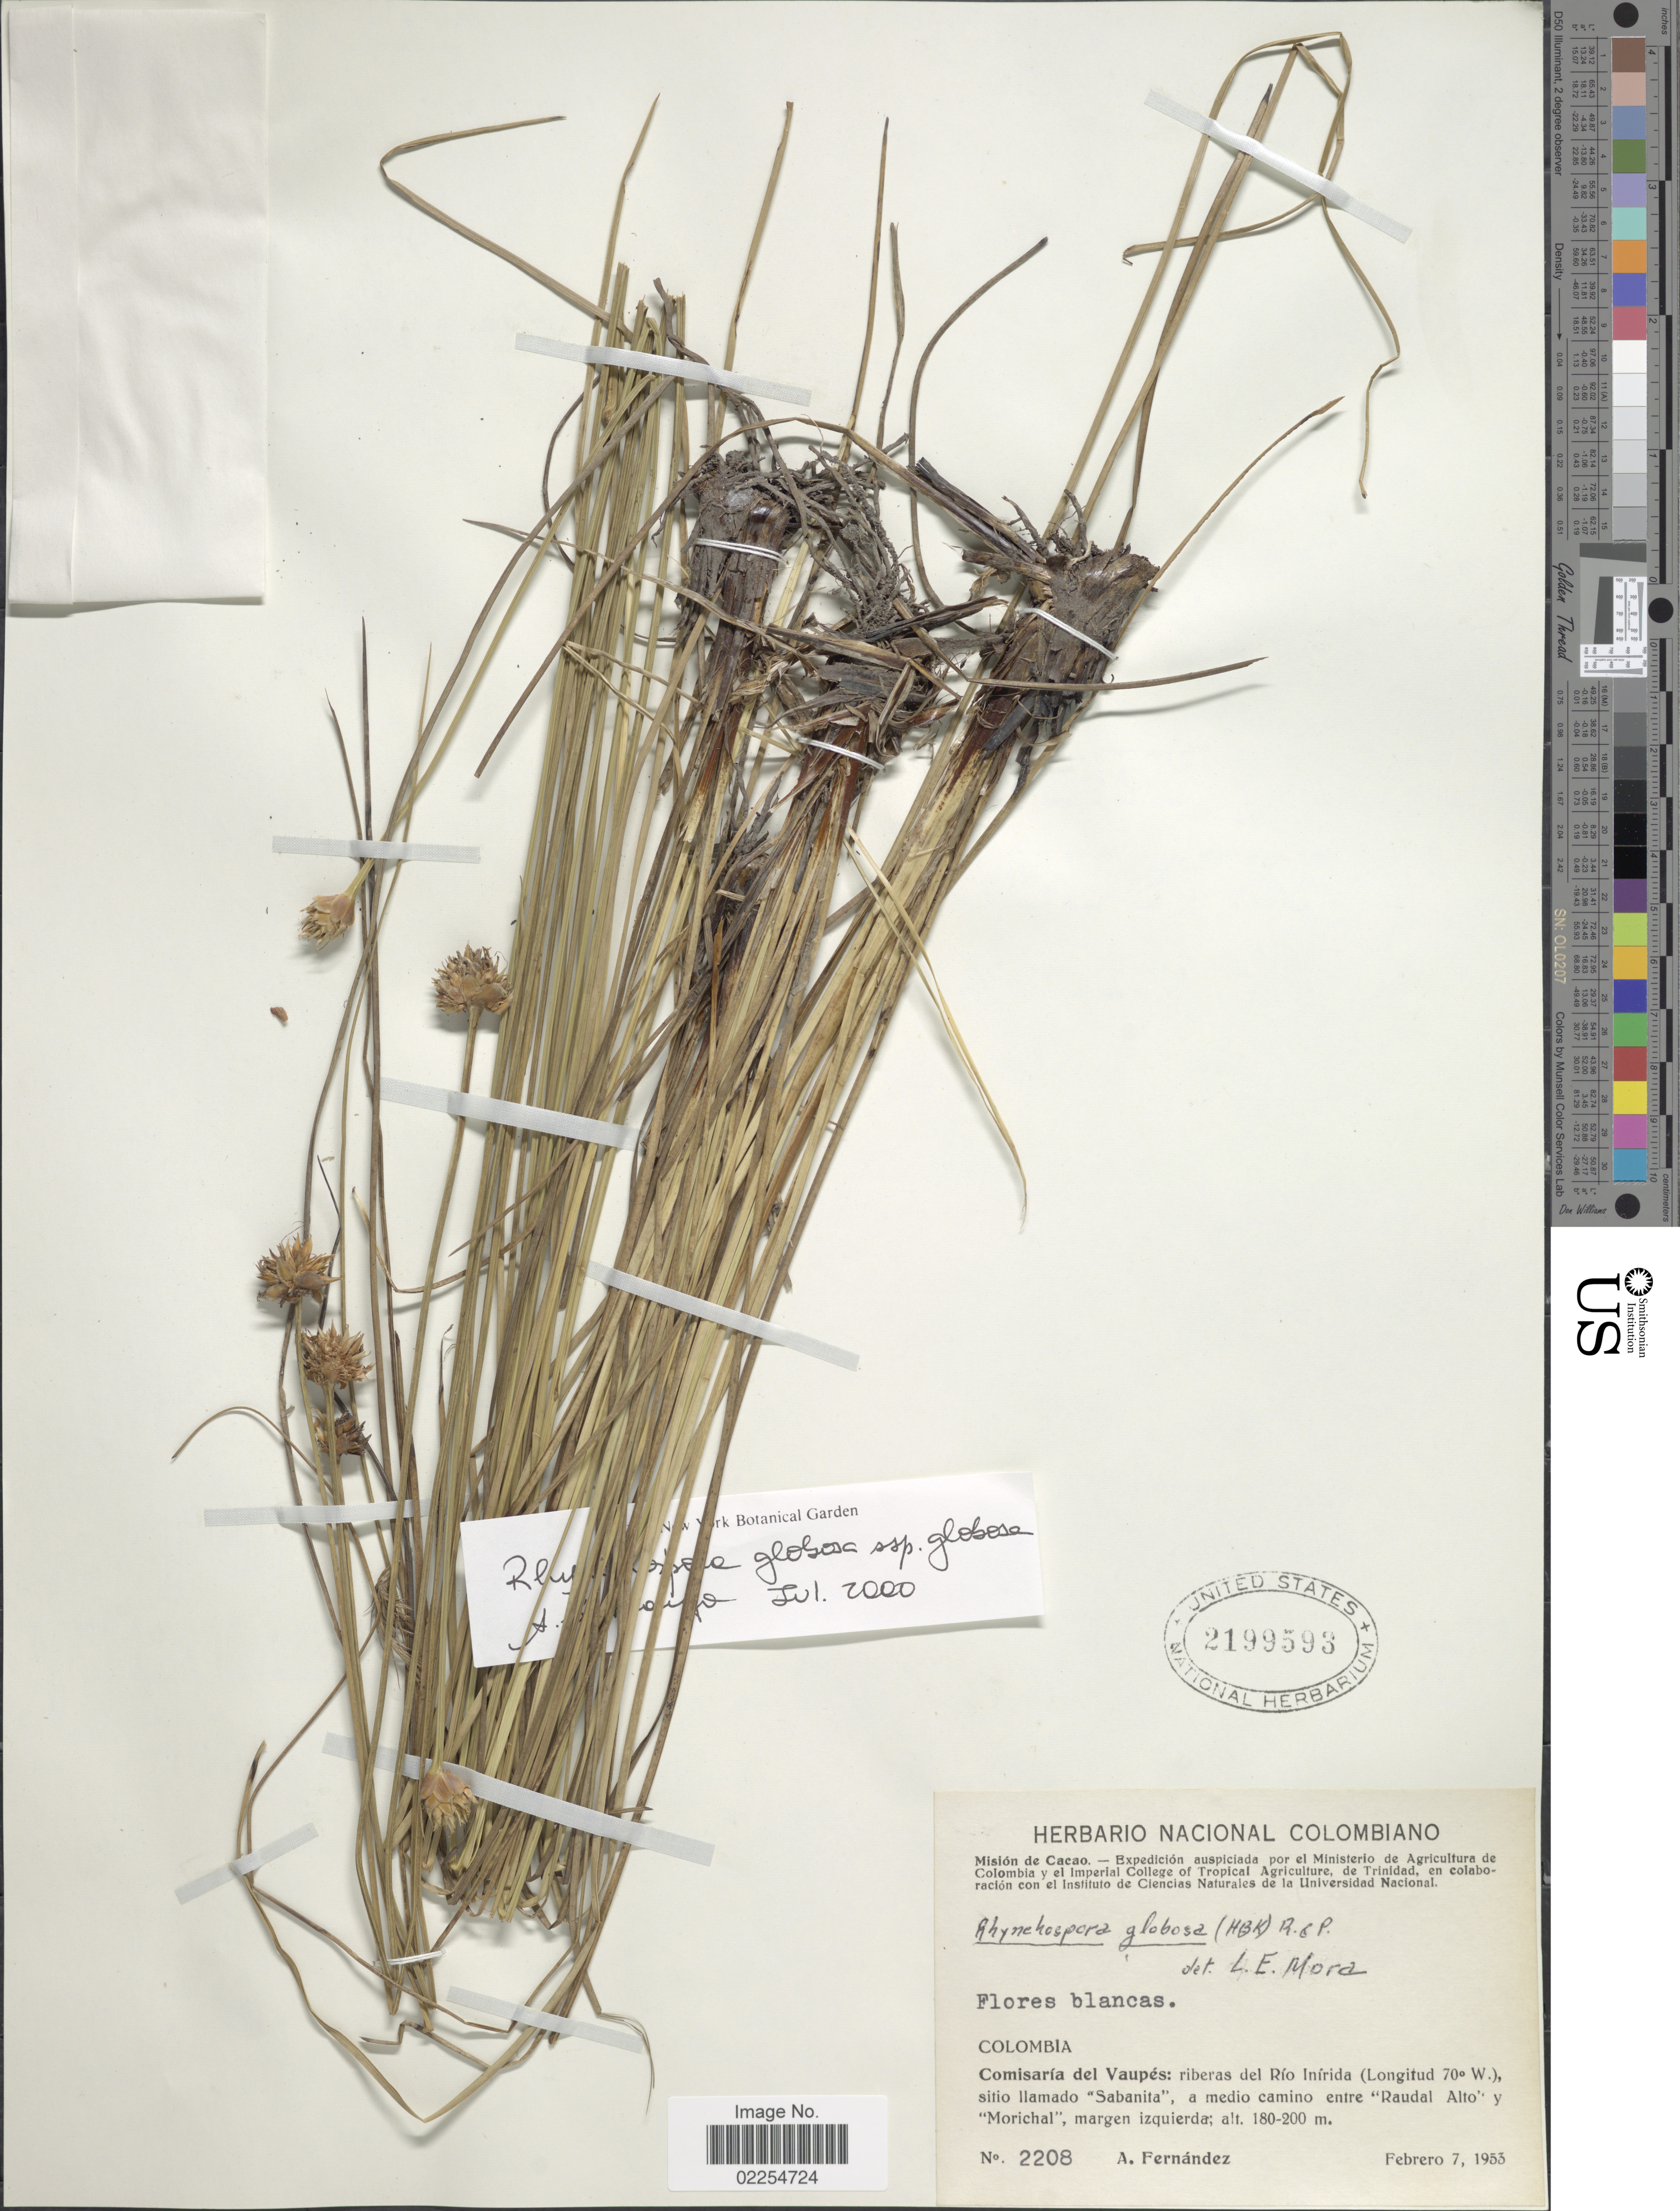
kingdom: Plantae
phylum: Tracheophyta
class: Liliopsida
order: Poales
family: Cyperaceae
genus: Rhynchospora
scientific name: Rhynchospora globosa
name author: (Kunth) Roem. & Schult.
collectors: A. Fernández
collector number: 2208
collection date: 1953-02-07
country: Colombia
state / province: Vaupés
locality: Riberas el Rio Inirida, sitio llamado Sabanita, a medio camino entre Raudal Alto y Morichal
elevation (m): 180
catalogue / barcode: US 2199593